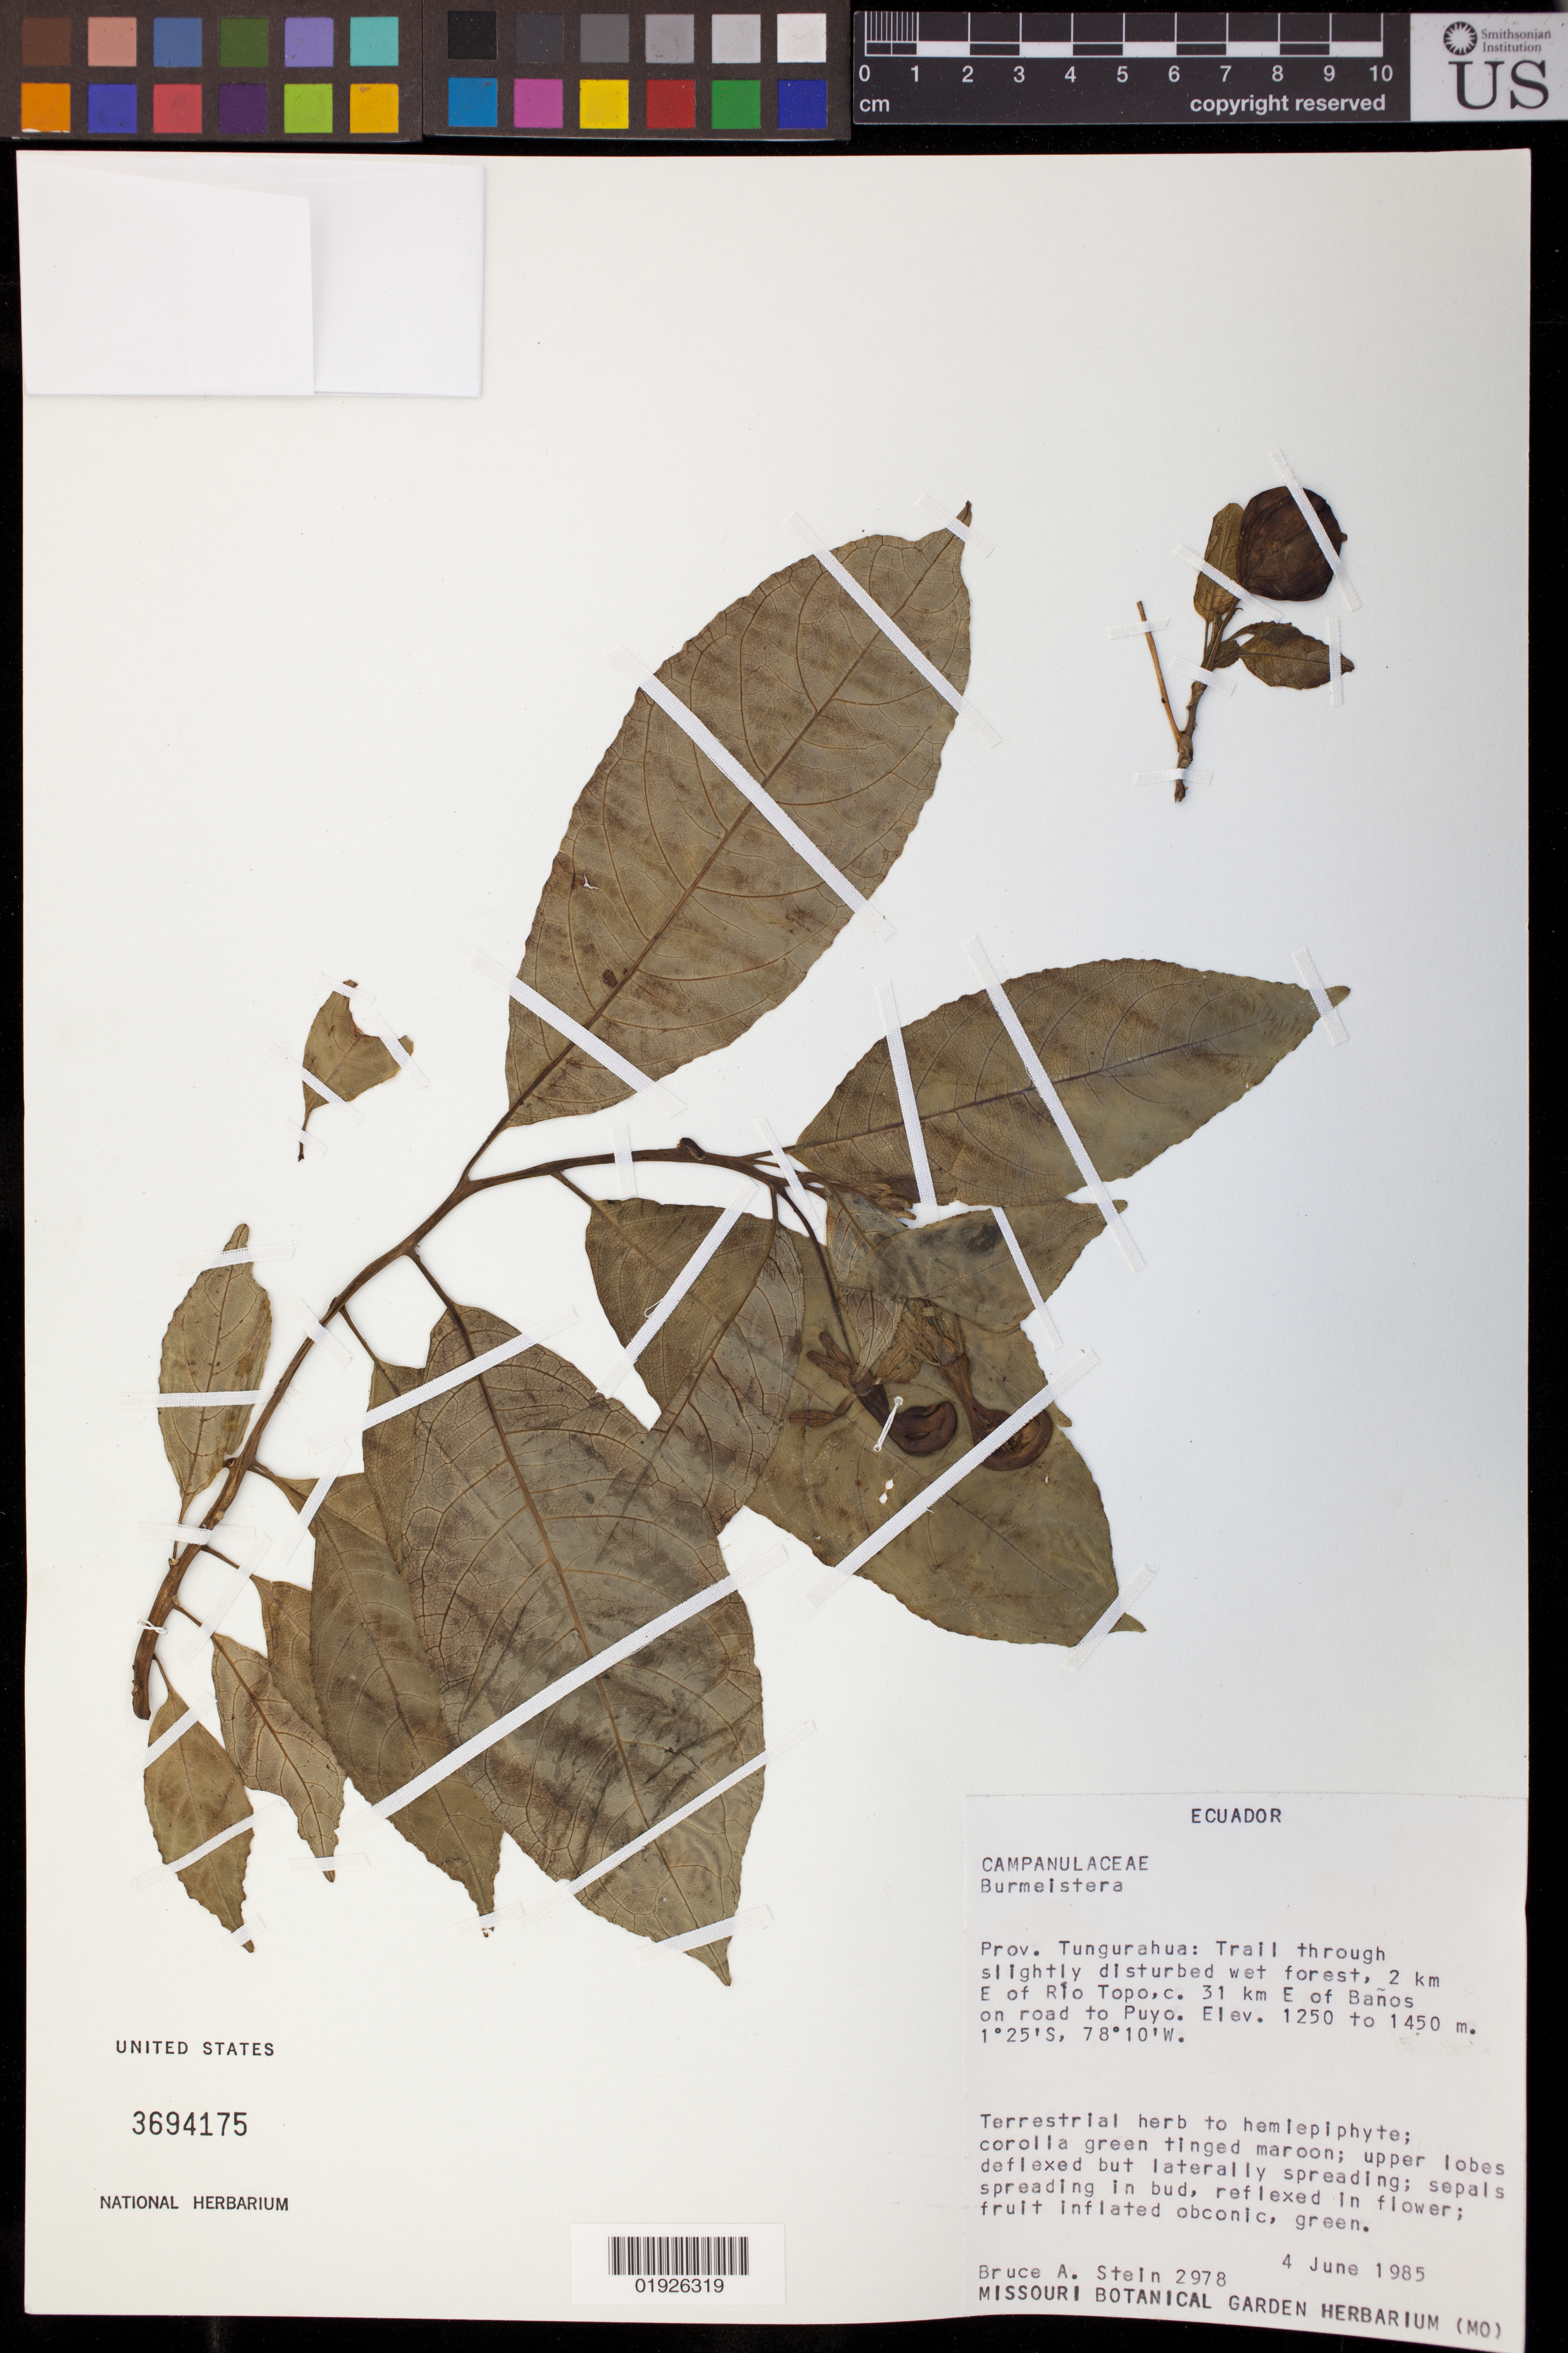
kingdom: Plantae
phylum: Tracheophyta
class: Magnoliopsida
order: Asterales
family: Campanulaceae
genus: Burmeistera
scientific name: Burmeistera sp.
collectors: B. A. Stein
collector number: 2978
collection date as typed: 04 Jun 1985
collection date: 1985-06-04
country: Ecuador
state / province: Tungurahua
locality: Trail through slightly disturbed wet forest, 2 km E of Rio Topo, c. 31 km E of Baños on road to Puyo.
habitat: Disturbed wet forest.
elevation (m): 1250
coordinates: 1 25 S, 78 10 W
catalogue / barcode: US 3694175